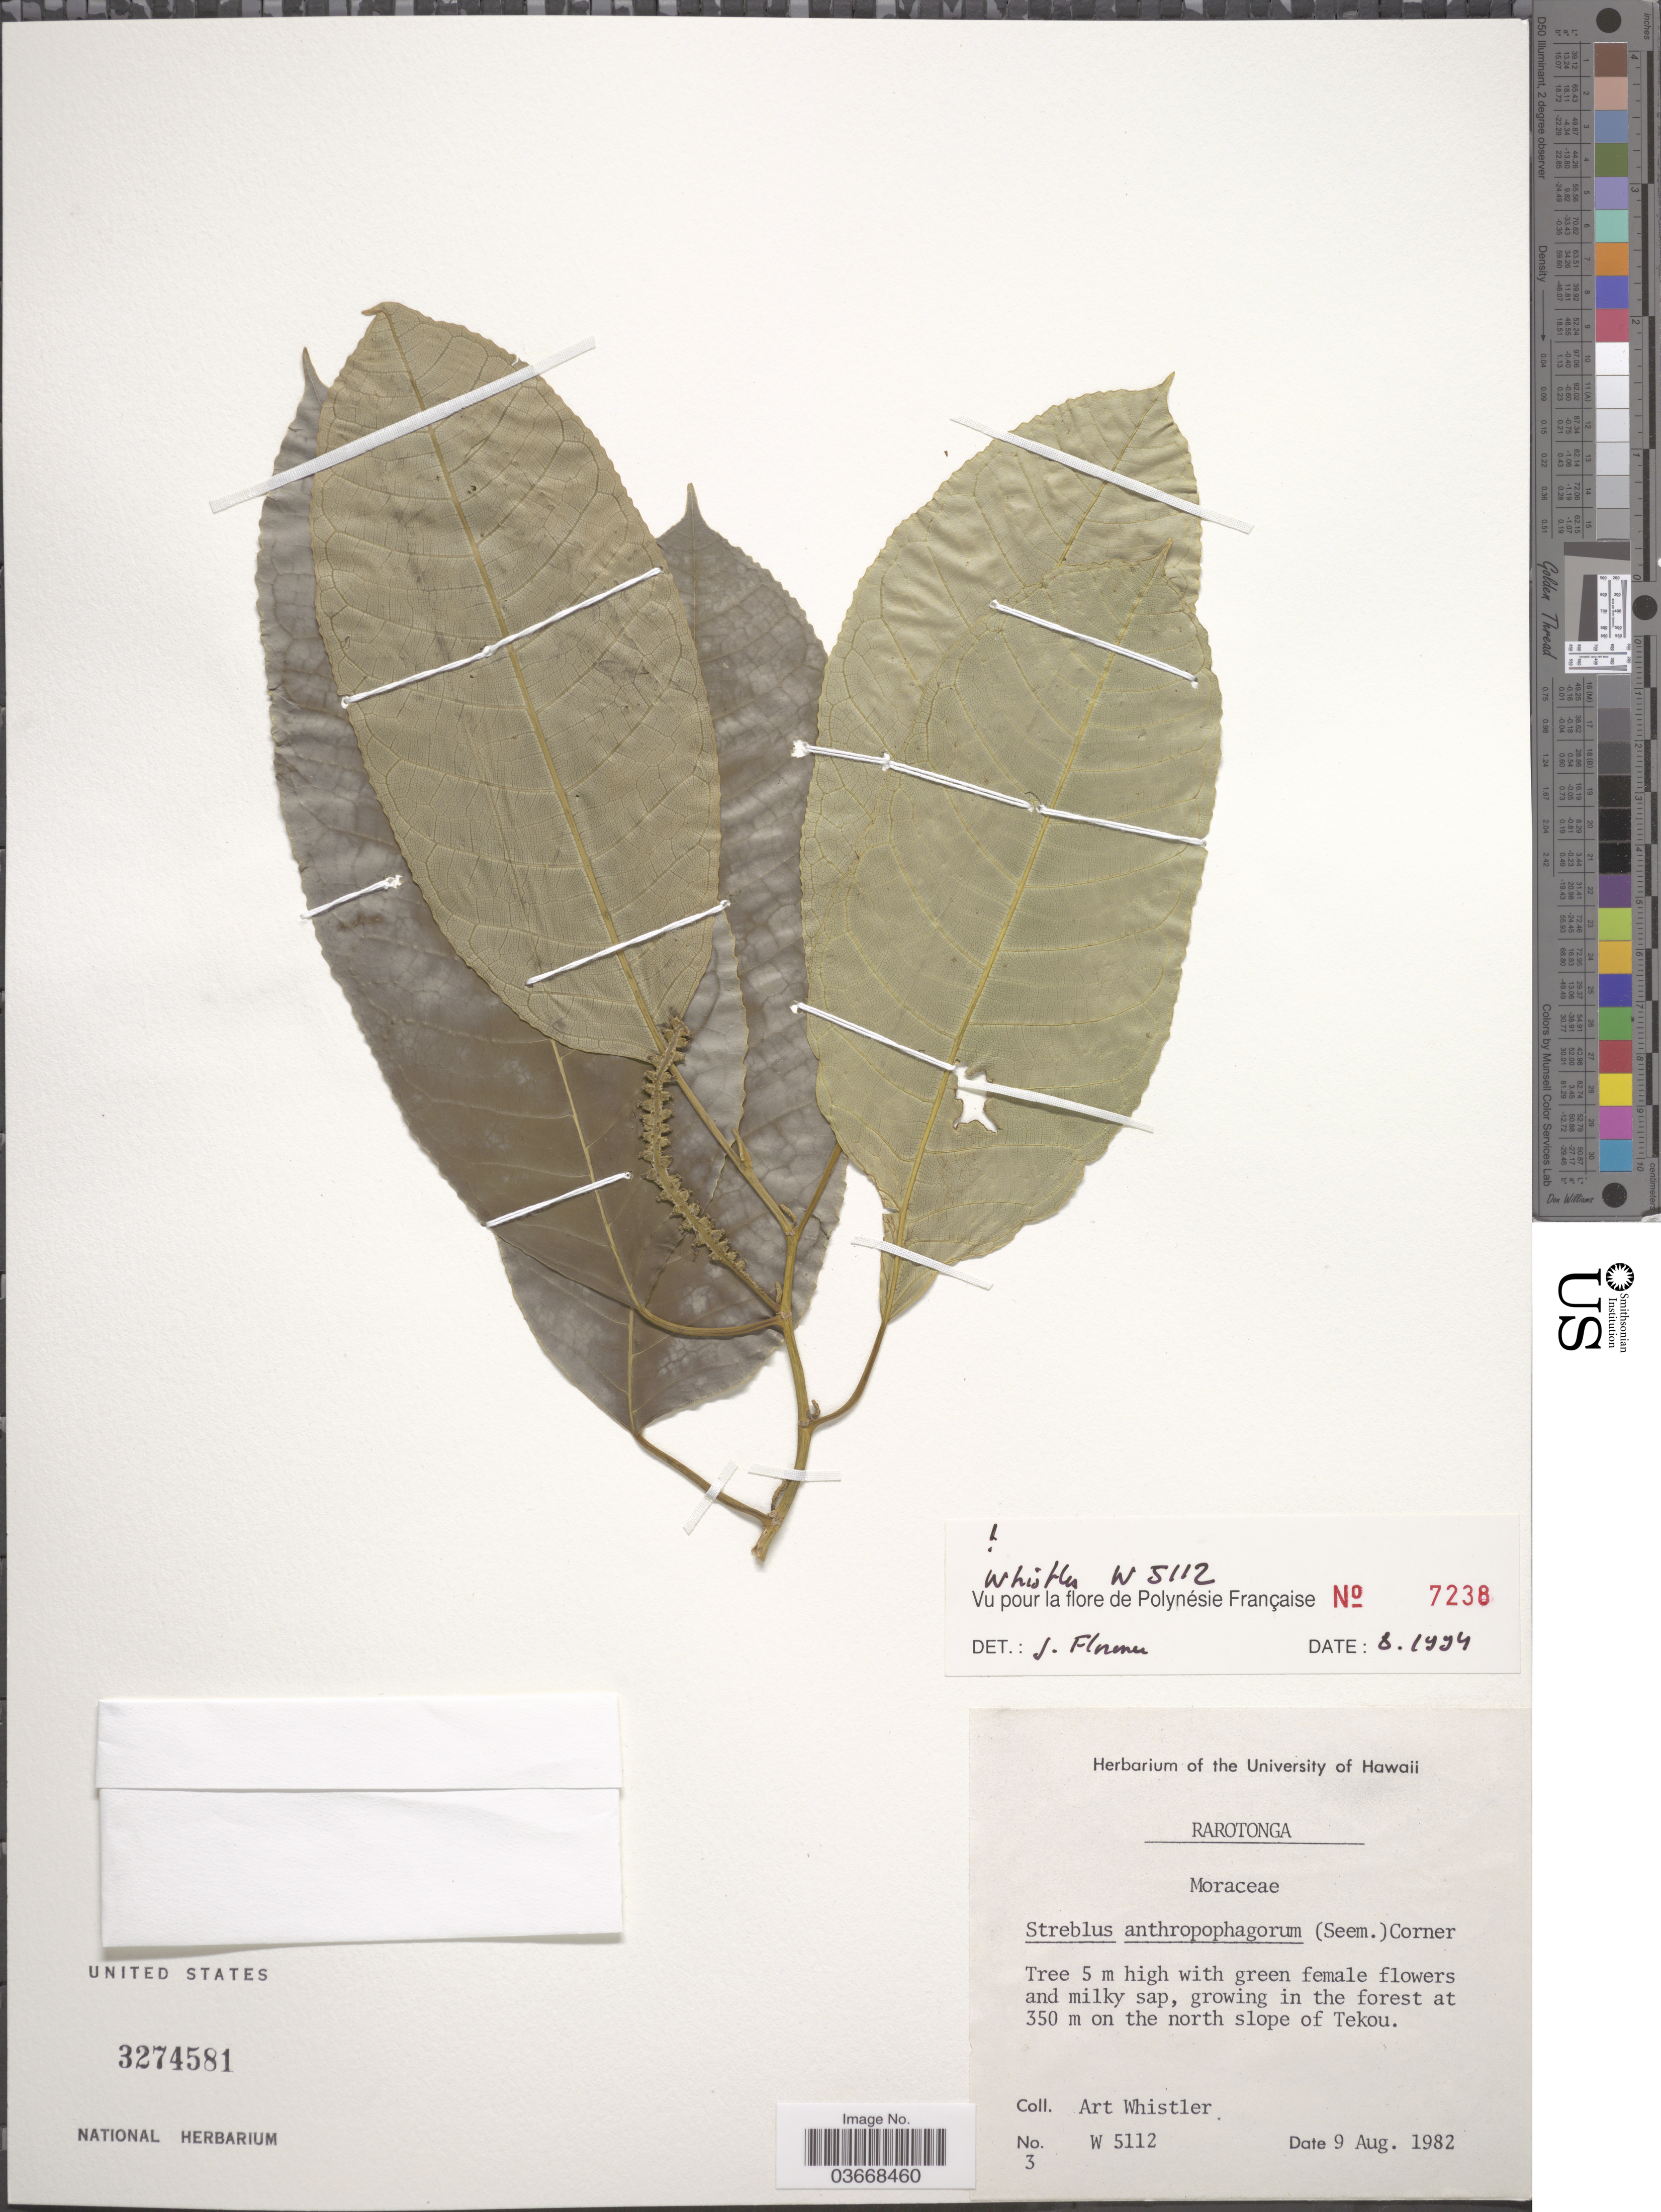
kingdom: Plantae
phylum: Tracheophyta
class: Magnoliopsida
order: Rosales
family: Moraceae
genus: Paratrophis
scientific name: Paratrophis anthropophagorum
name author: (Seem.) Benth. & Hook. f. ex Drake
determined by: Wagner, W. L., (BOT), Smithsonian Institution - National Museum of Natural History (UNITED STATES)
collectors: A. Whistler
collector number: W5112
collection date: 1982-08-09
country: Cook Islands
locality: Rarotonga. In the forest on the north slope of Tekou.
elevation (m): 350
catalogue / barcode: US 3274581